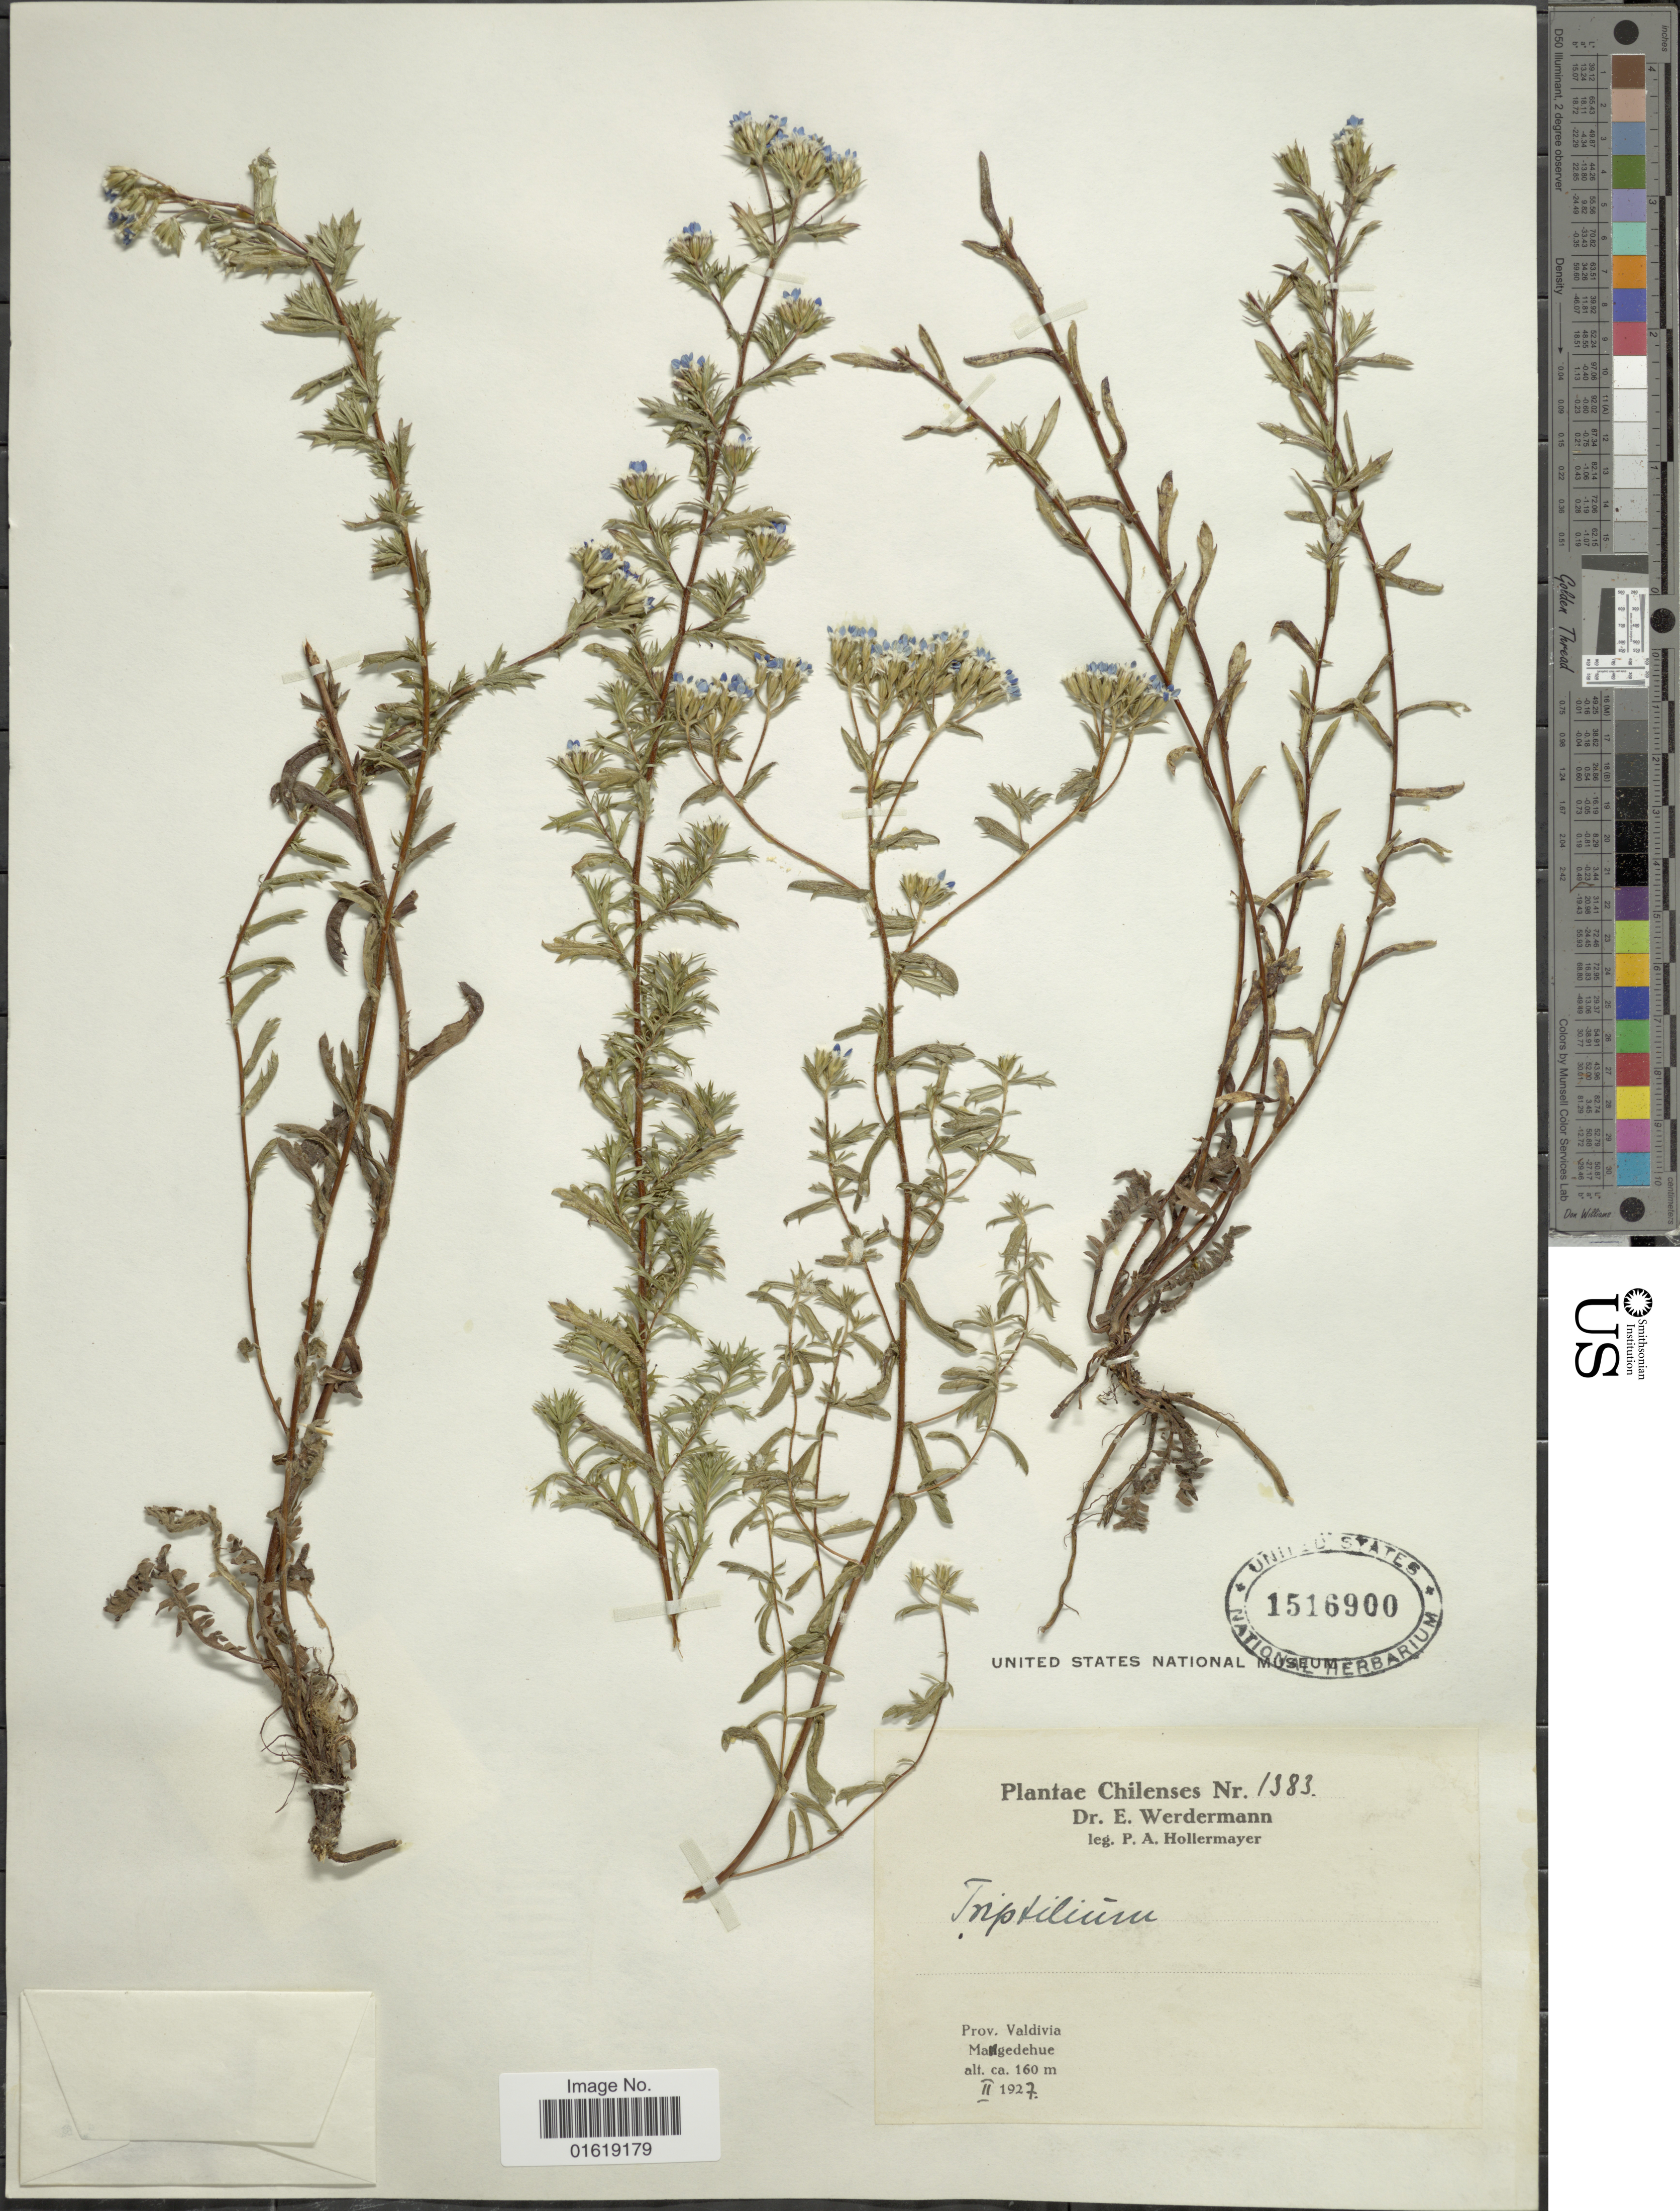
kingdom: Plantae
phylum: Tracheophyta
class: Magnoliopsida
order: Asterales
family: Asteraceae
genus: Triptilion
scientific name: Triptilion spinosum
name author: Ruiz & Pav.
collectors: P. Hollermayer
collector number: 1383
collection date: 1927-02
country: Chile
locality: Prov. Valdivia. Mangedehue.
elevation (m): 160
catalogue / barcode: US 1516900